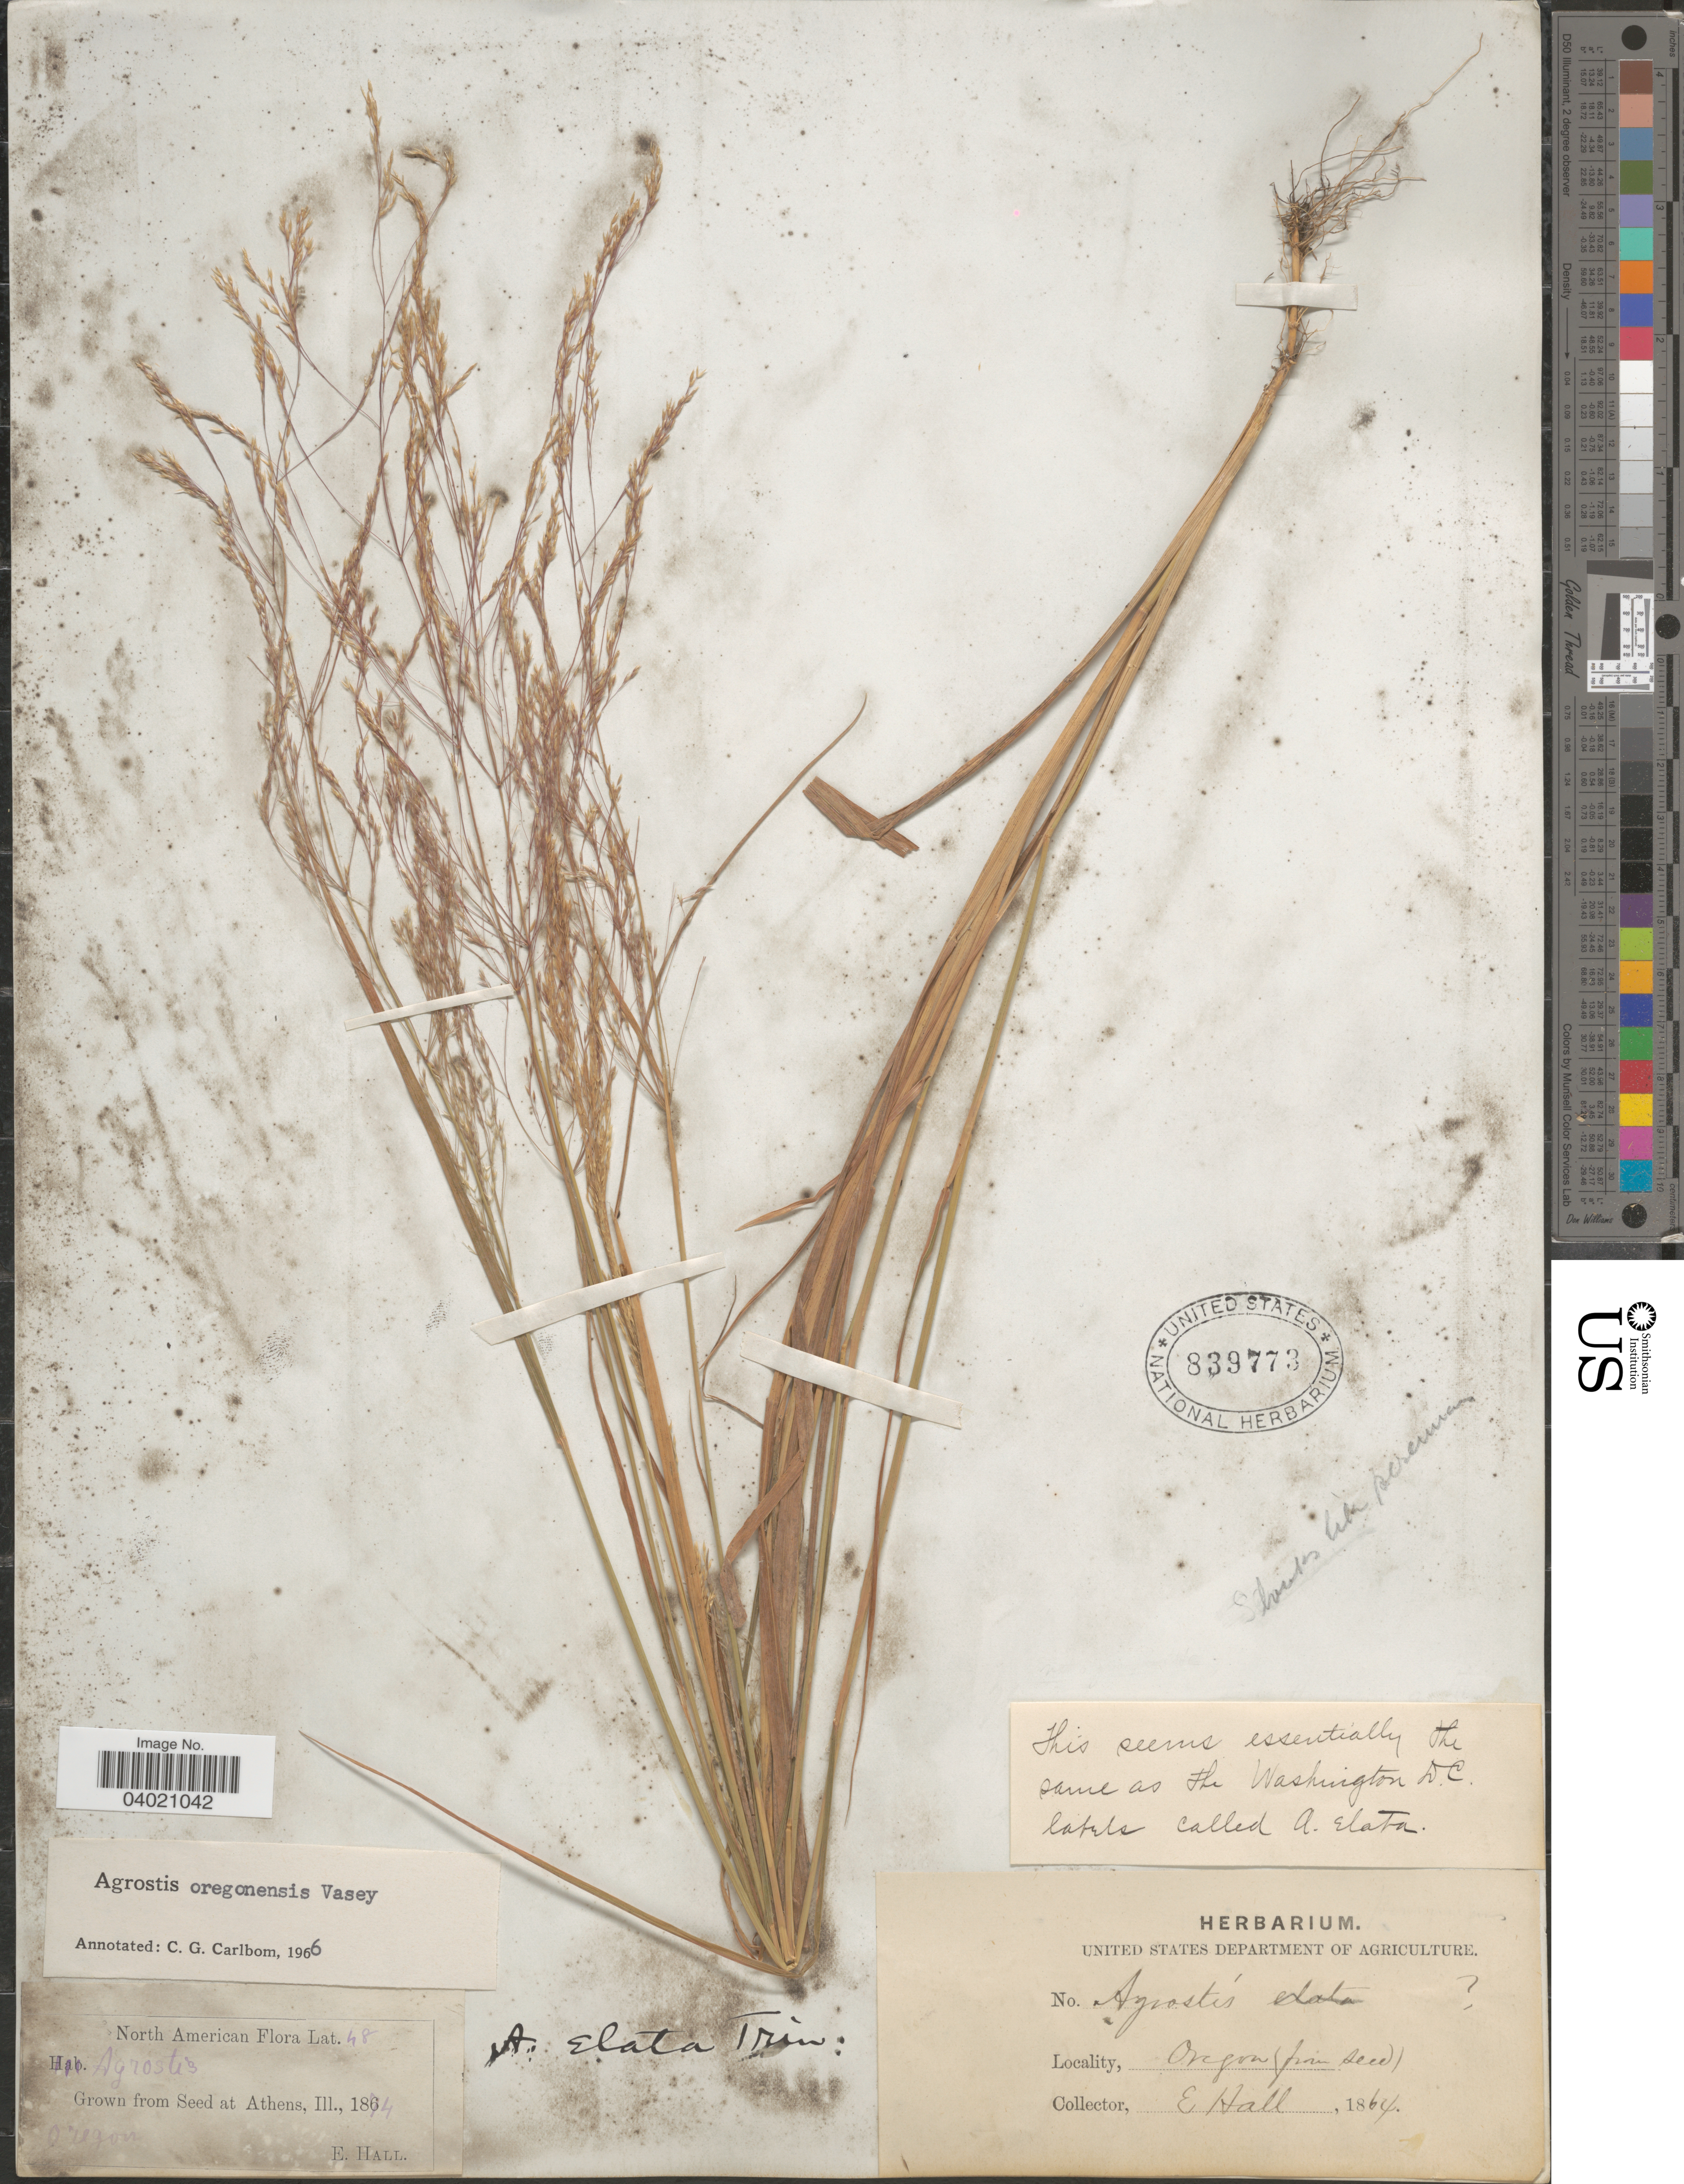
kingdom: Plantae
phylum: Tracheophyta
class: Liliopsida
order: Poales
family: Poaceae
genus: Agrostis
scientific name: Agrostis oregonensis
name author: Vasey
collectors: E. Hall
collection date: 1864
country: United States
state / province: Oregon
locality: Athens.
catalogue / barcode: US 839773